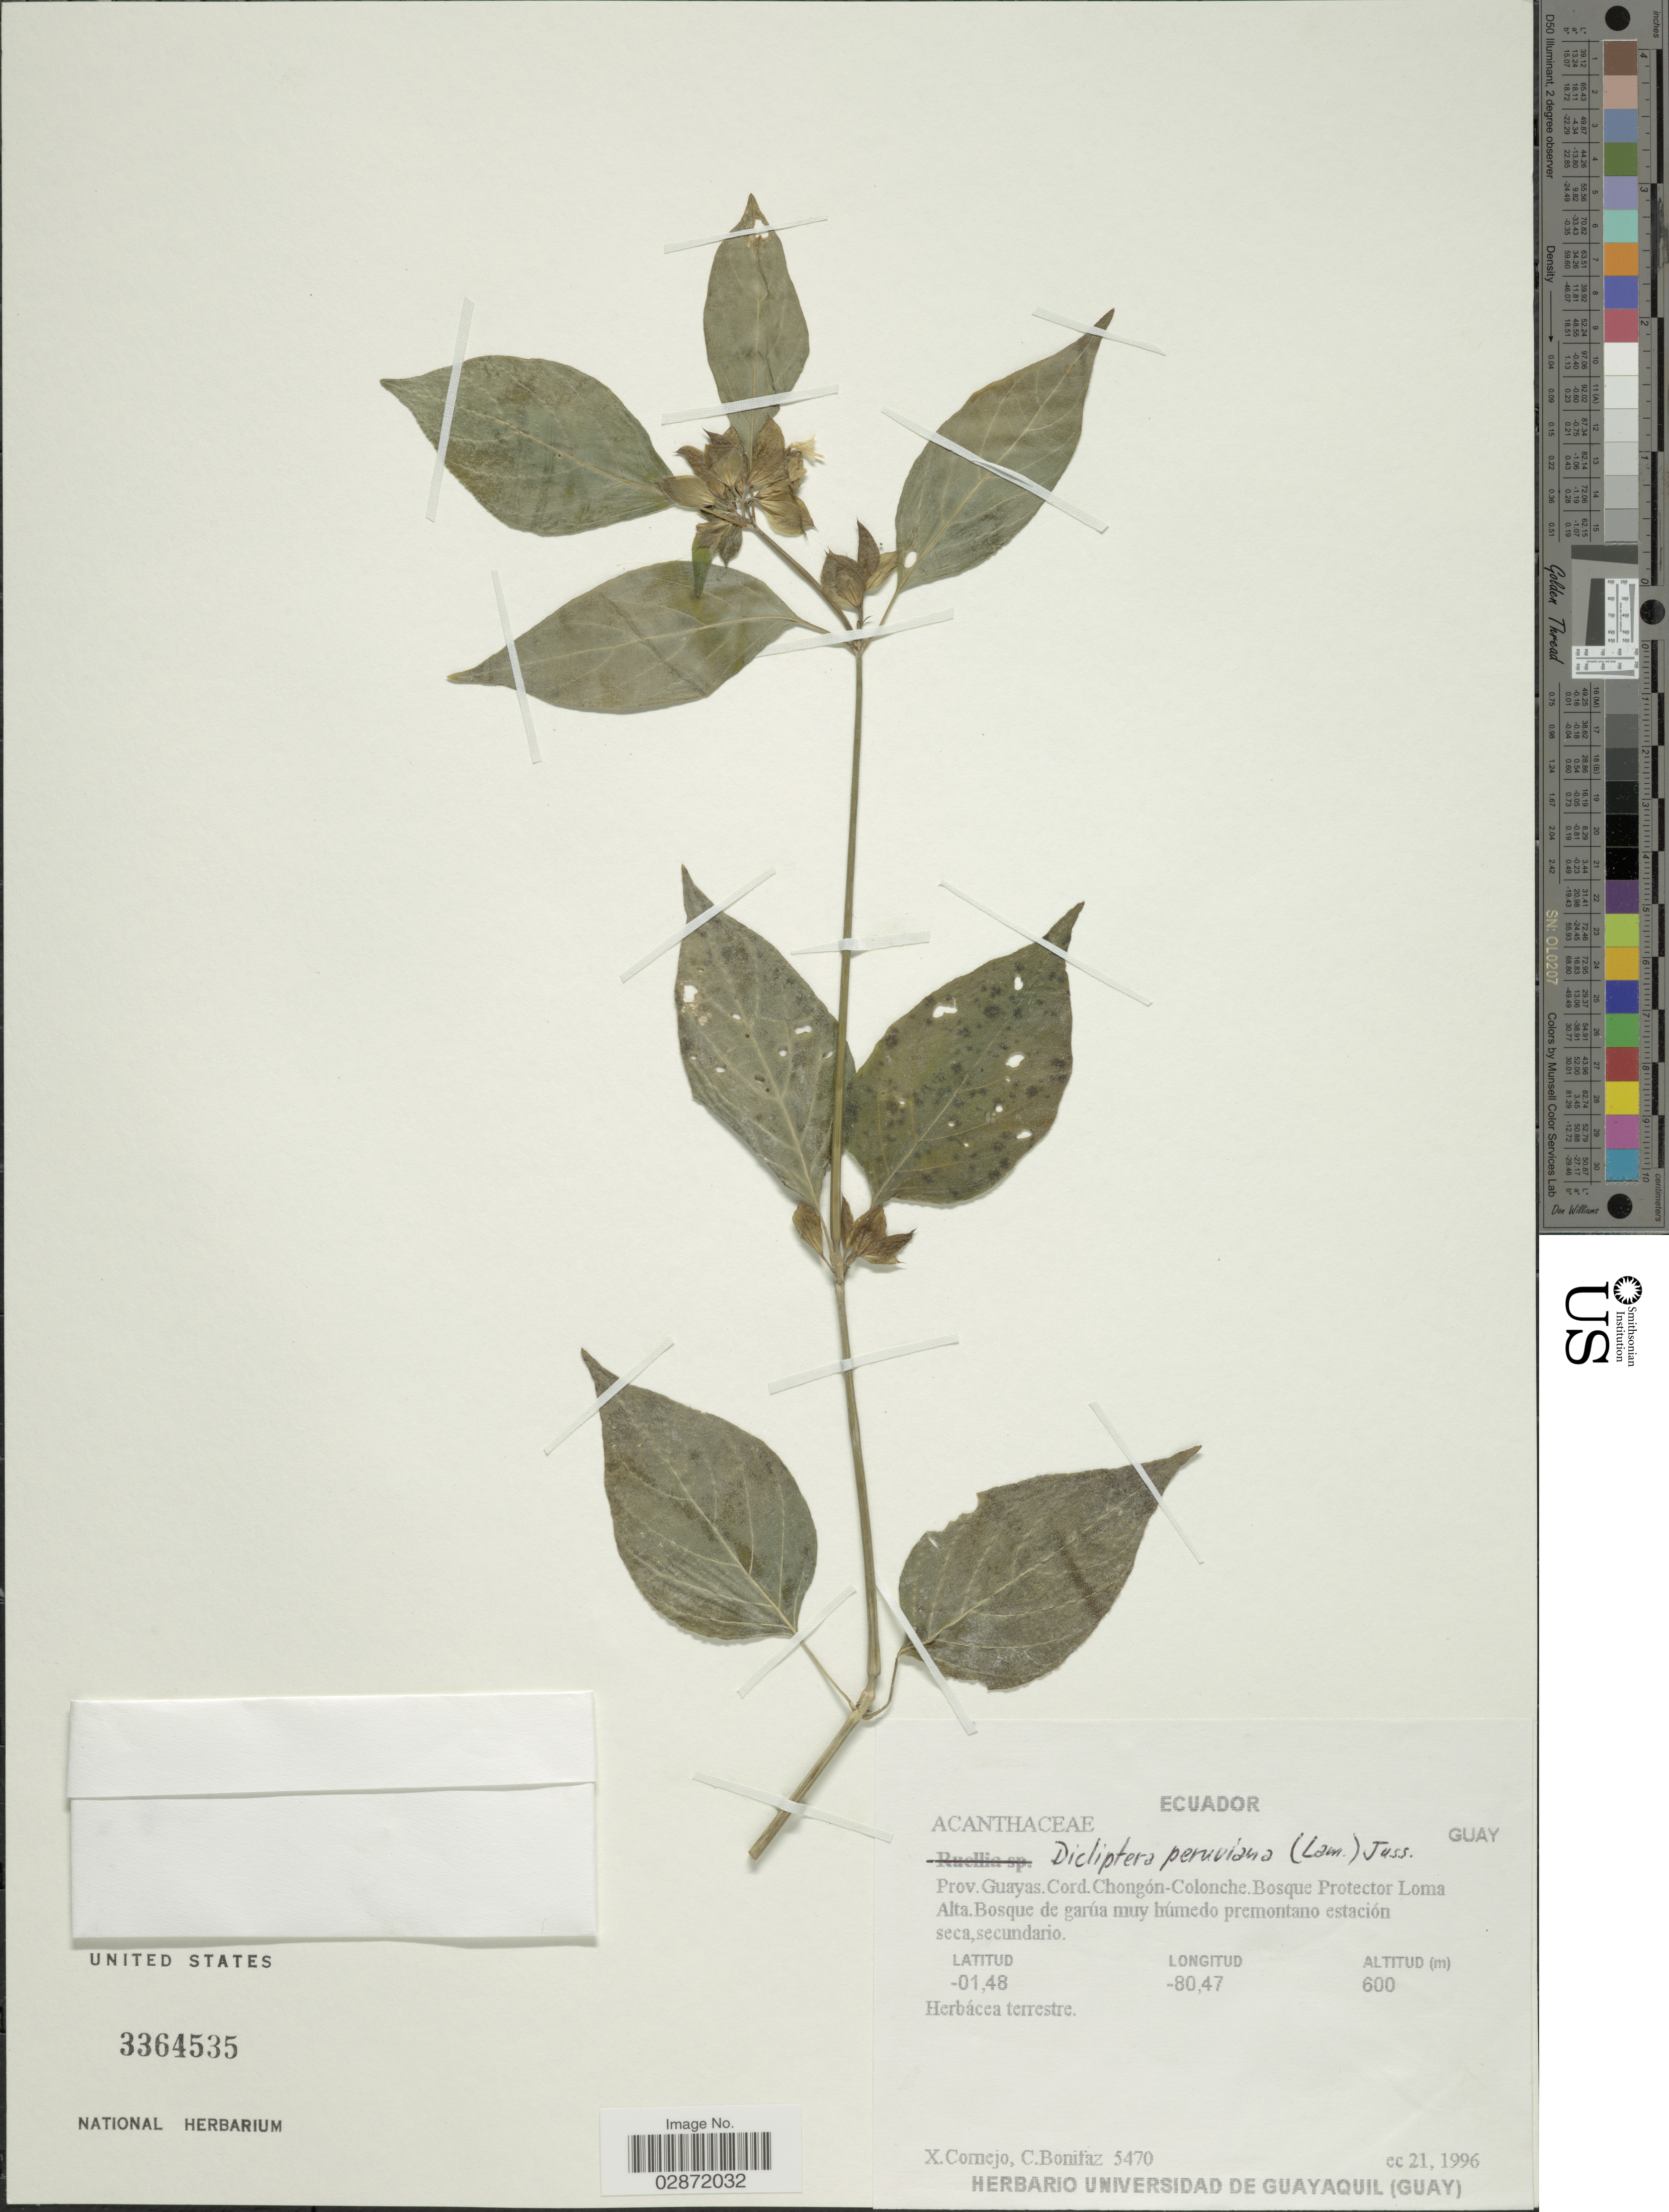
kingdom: Plantae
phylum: Tracheophyta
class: Magnoliopsida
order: Lamiales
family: Acanthaceae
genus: Dicliptera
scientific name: Dicliptera peruviana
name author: (Ruiz & Pav.) Juss.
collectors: X. F. Cornejo & C. Bonifaz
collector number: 5470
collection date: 1996-12-21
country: Ecuador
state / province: Guayas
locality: Prov. Guayas. Cord. Chongón-Colonche. Bosque Protector Loma Alta.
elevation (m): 600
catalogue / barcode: US 3364535